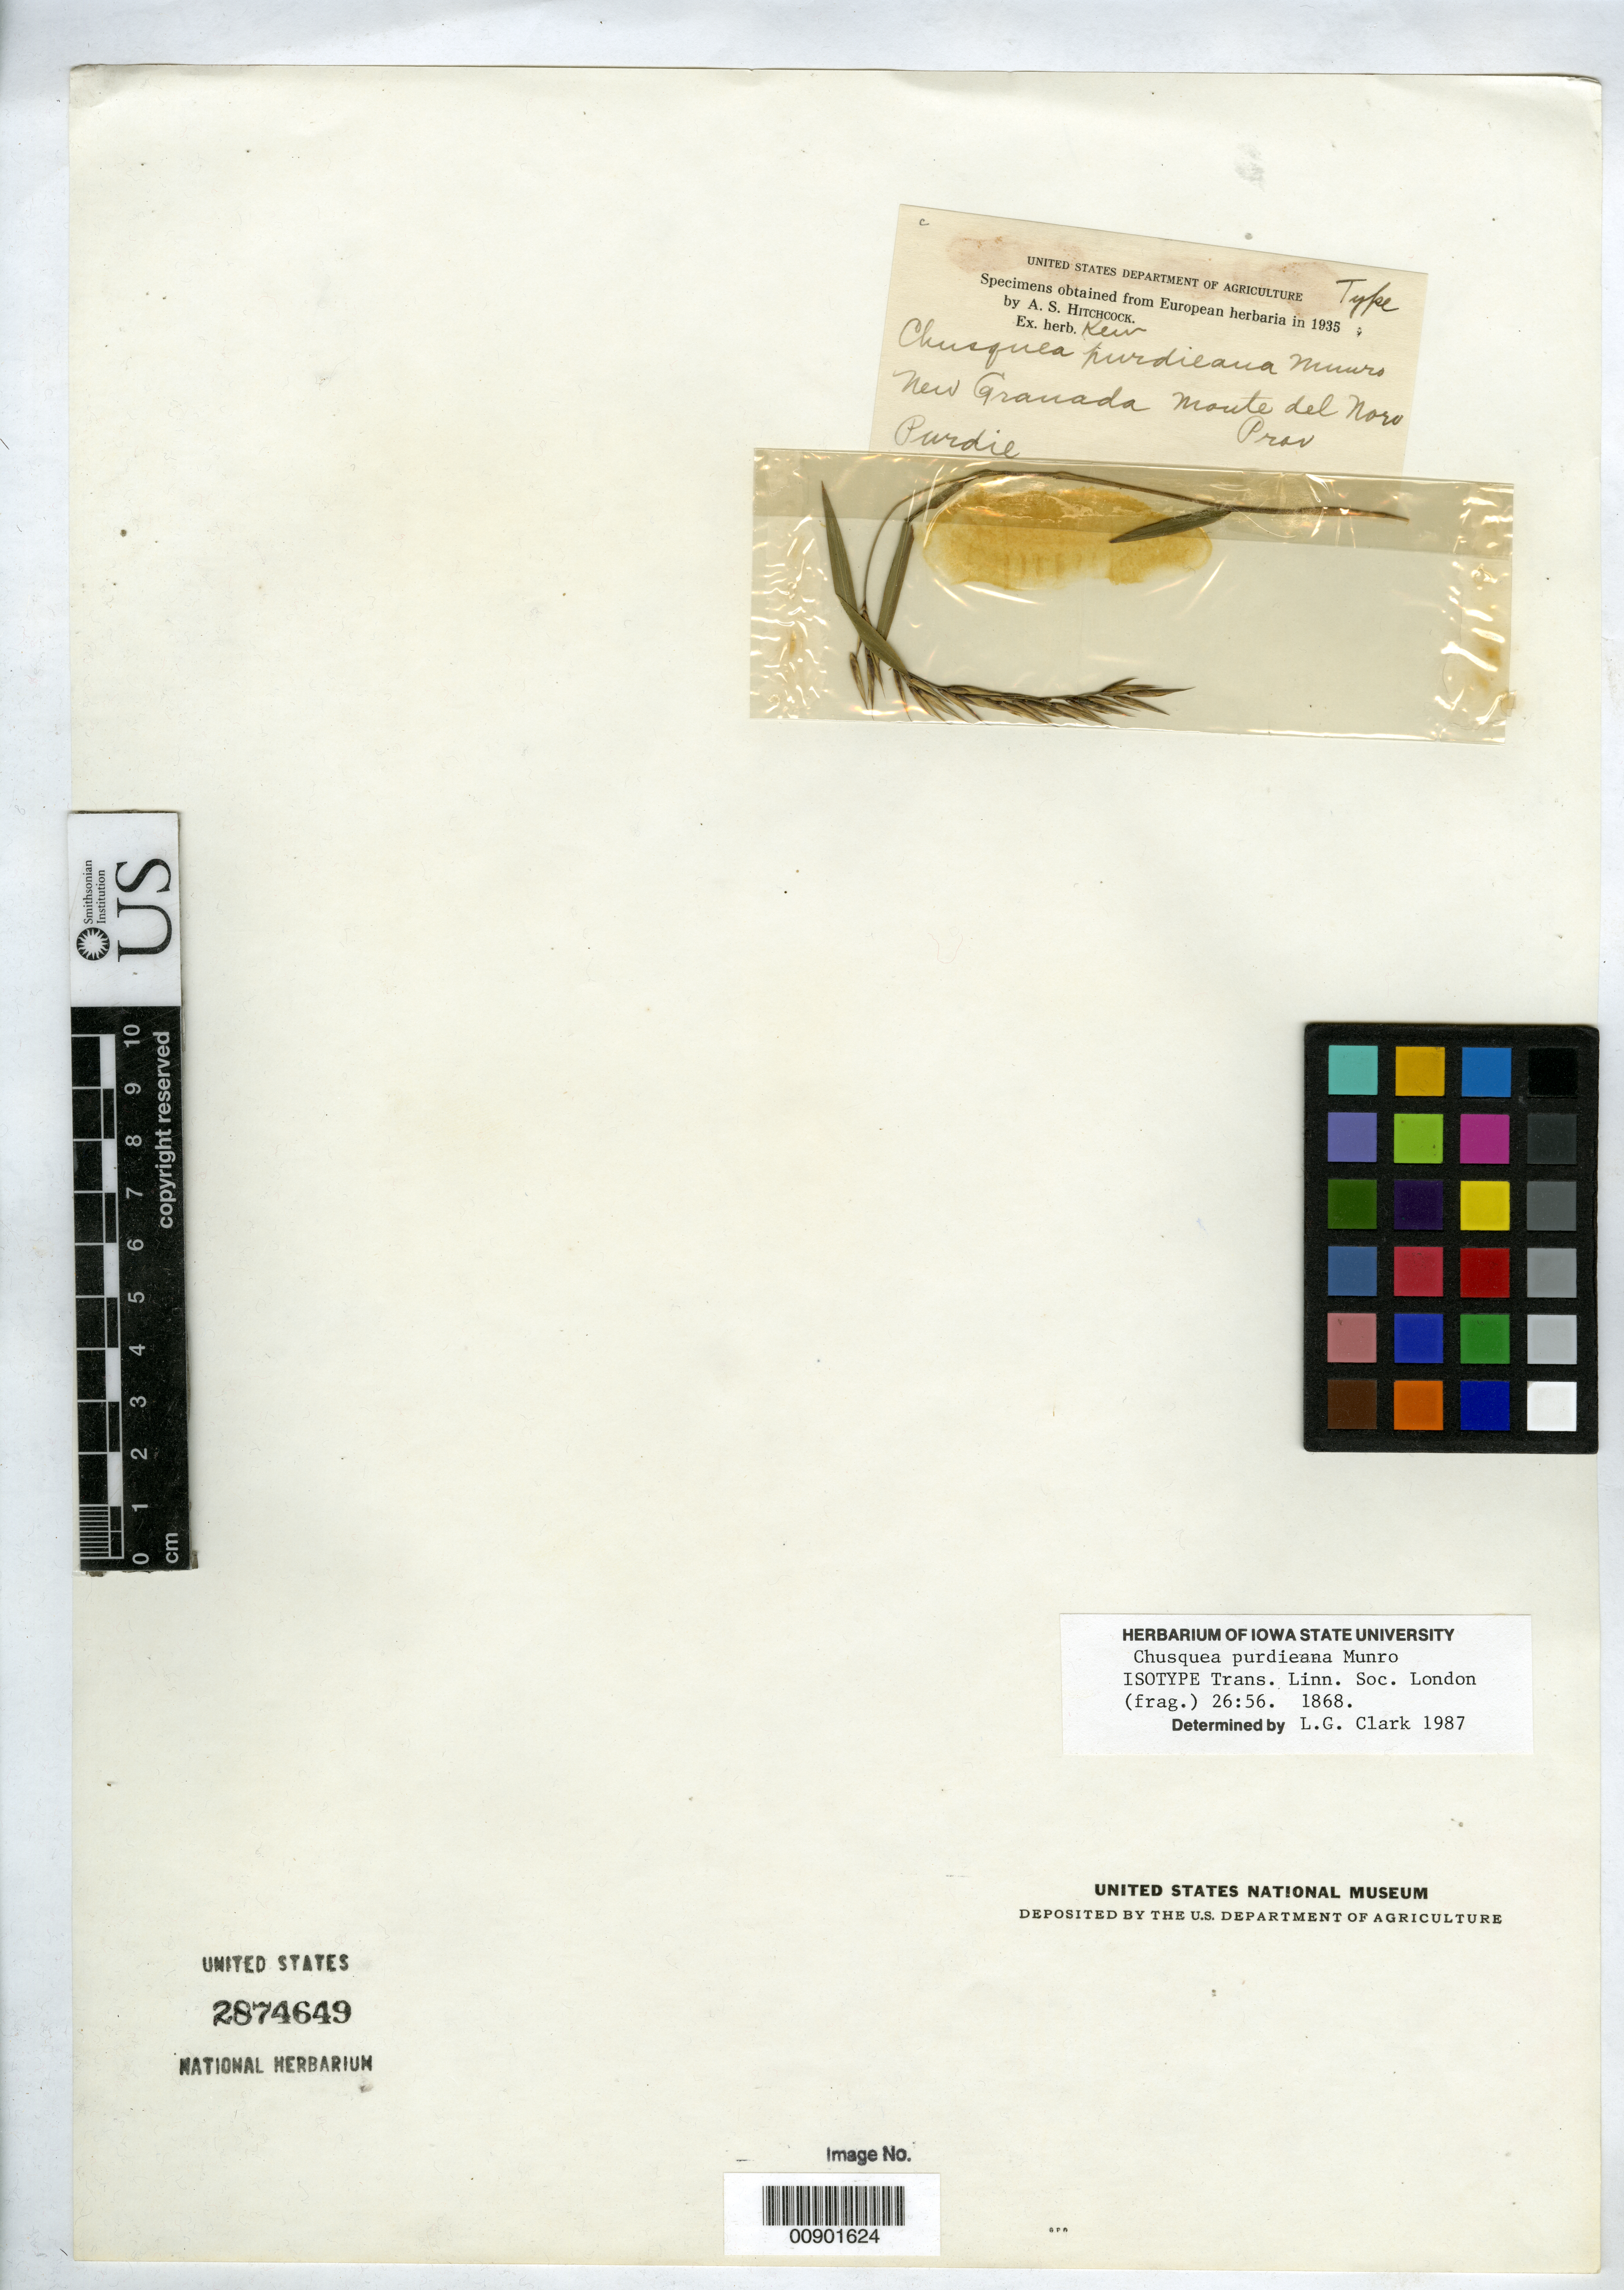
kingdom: Plantae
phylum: Tracheophyta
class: Liliopsida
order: Poales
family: Poaceae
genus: Chusquea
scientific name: Chusquea purdieana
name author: Munro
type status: Isotype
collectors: W. Purdie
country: Colombia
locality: Monte del Moro.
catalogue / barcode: US 2874649